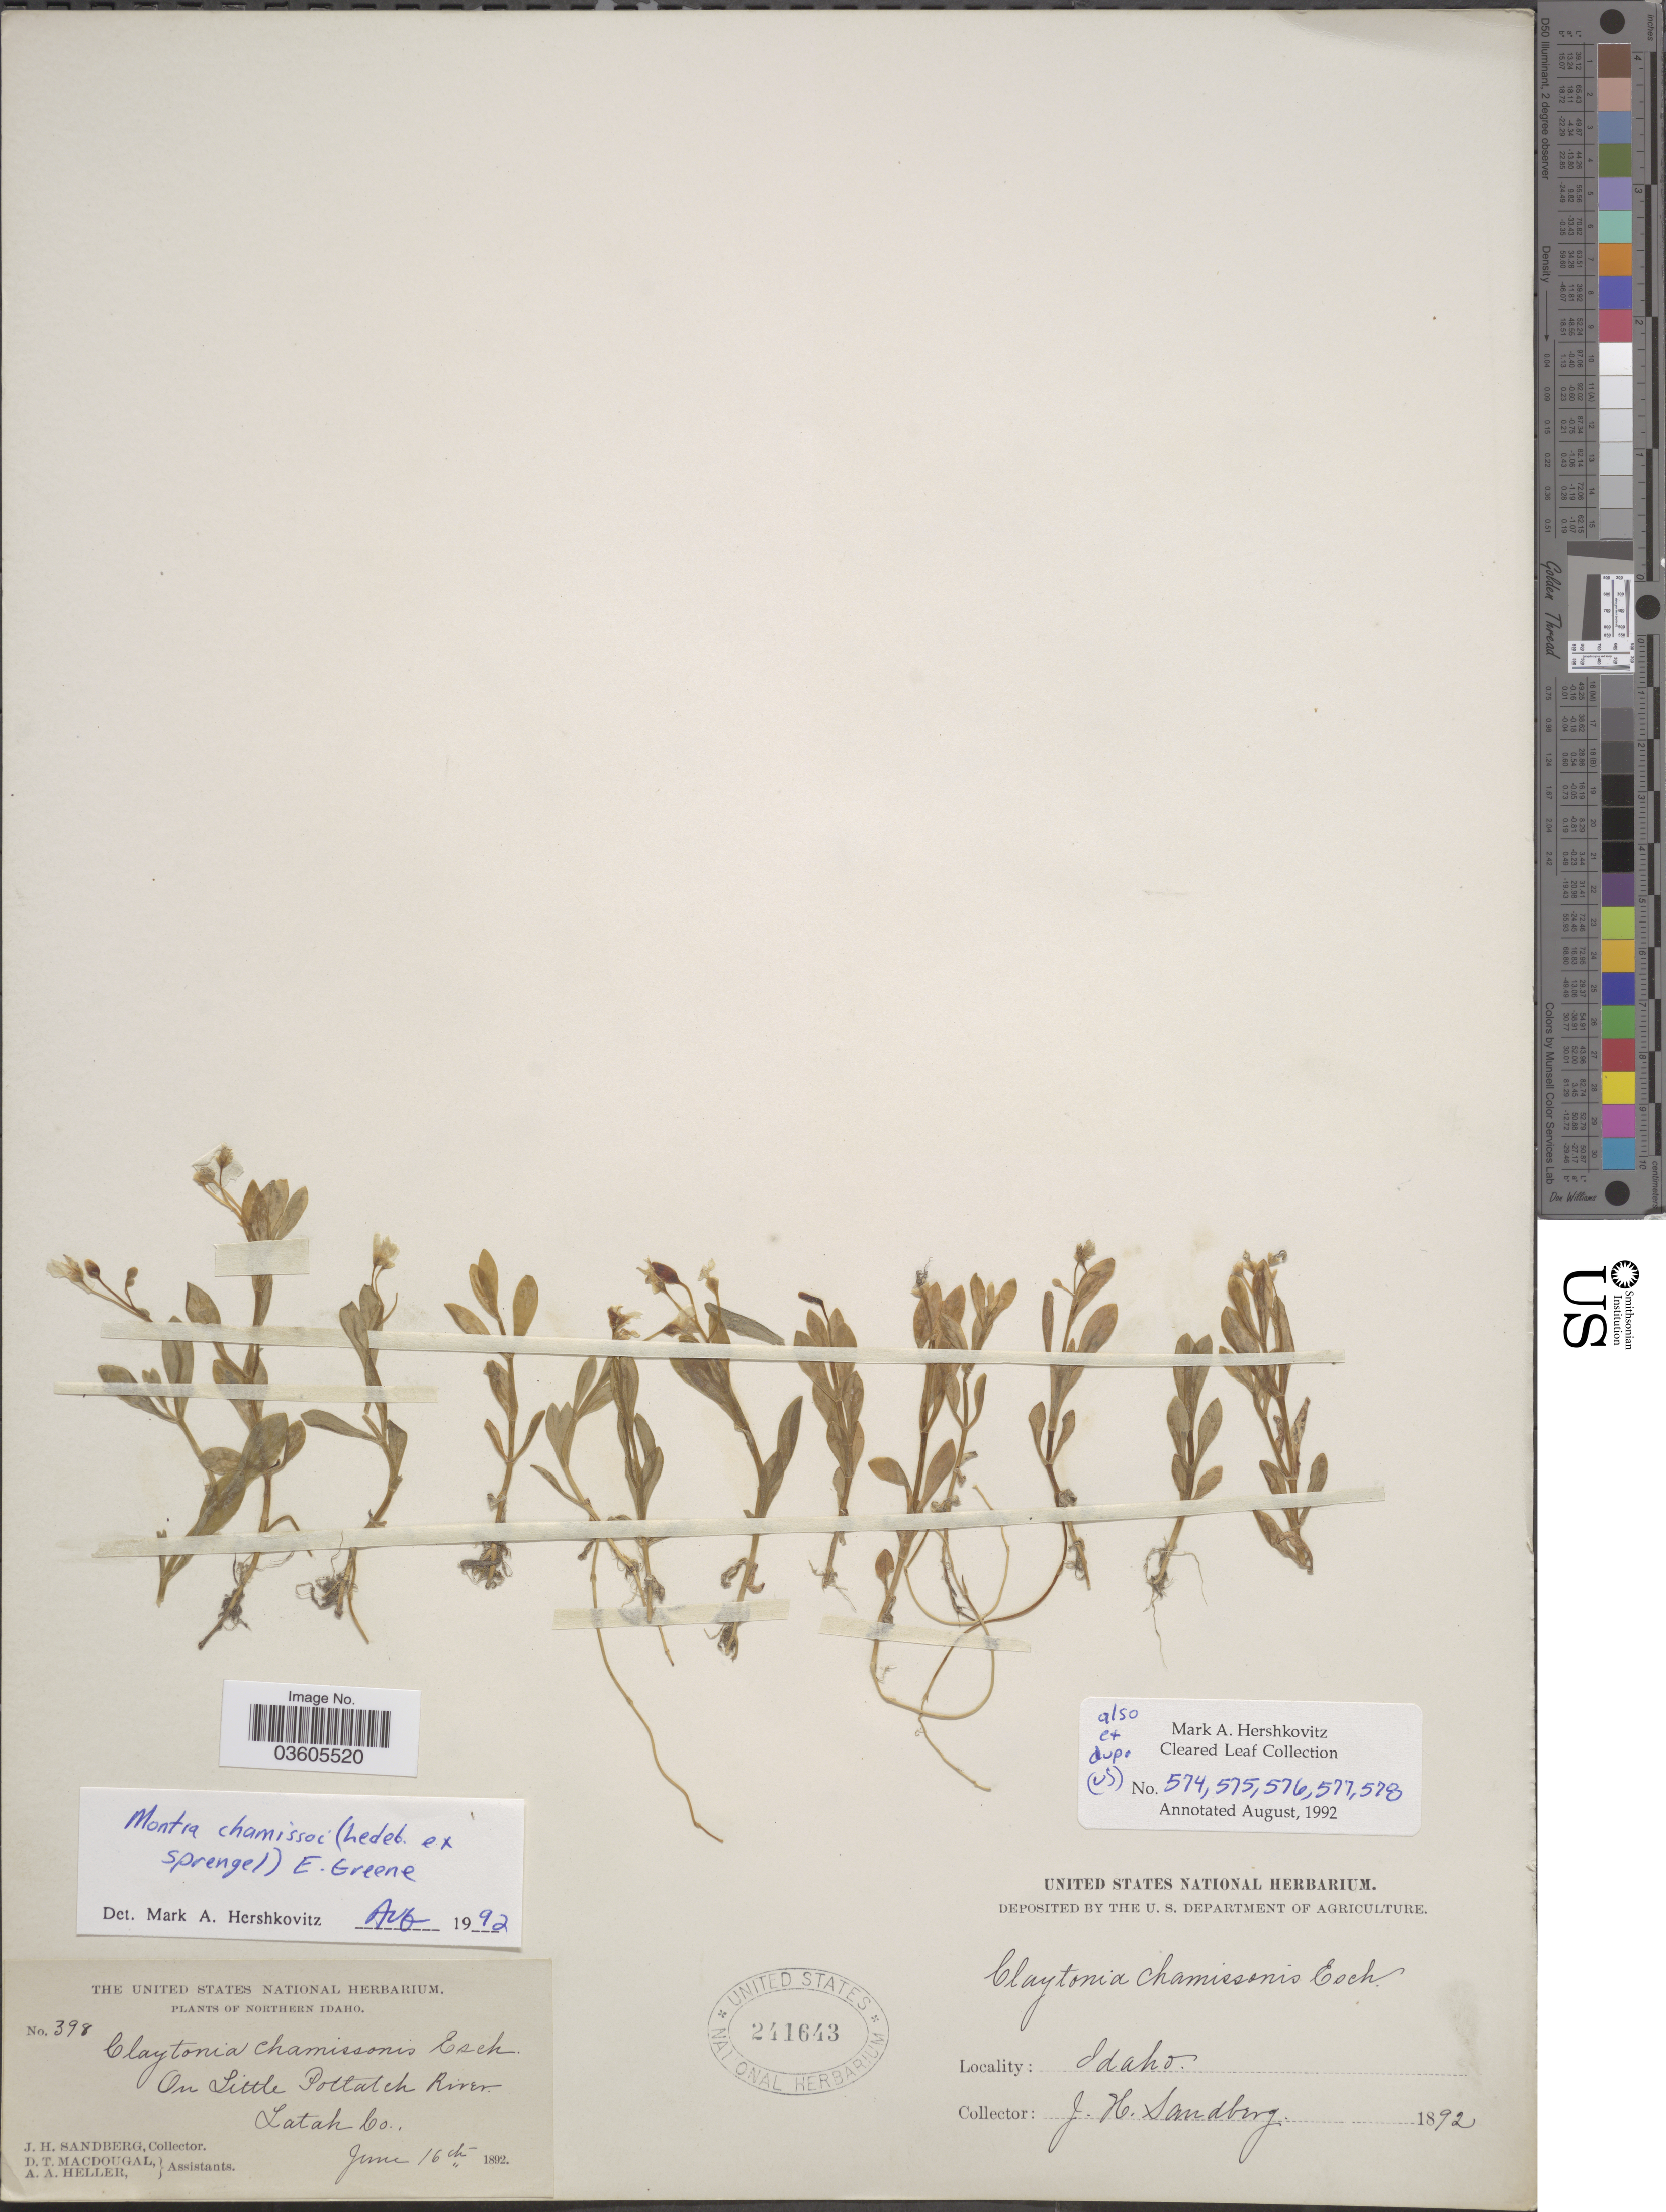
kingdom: Plantae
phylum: Tracheophyta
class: Magnoliopsida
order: Caryophyllales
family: Montiaceae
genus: Montia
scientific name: Montia chamissoi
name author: (Ledeb. ex Spreng.) Greene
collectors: J. H. Sandberg, D. T. MacDougal & A. A. Heller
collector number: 398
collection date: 1892-06-16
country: United States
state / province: Idaho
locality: Northern Idaho. On Little Potlatch River. Latah Co.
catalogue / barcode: US 241643